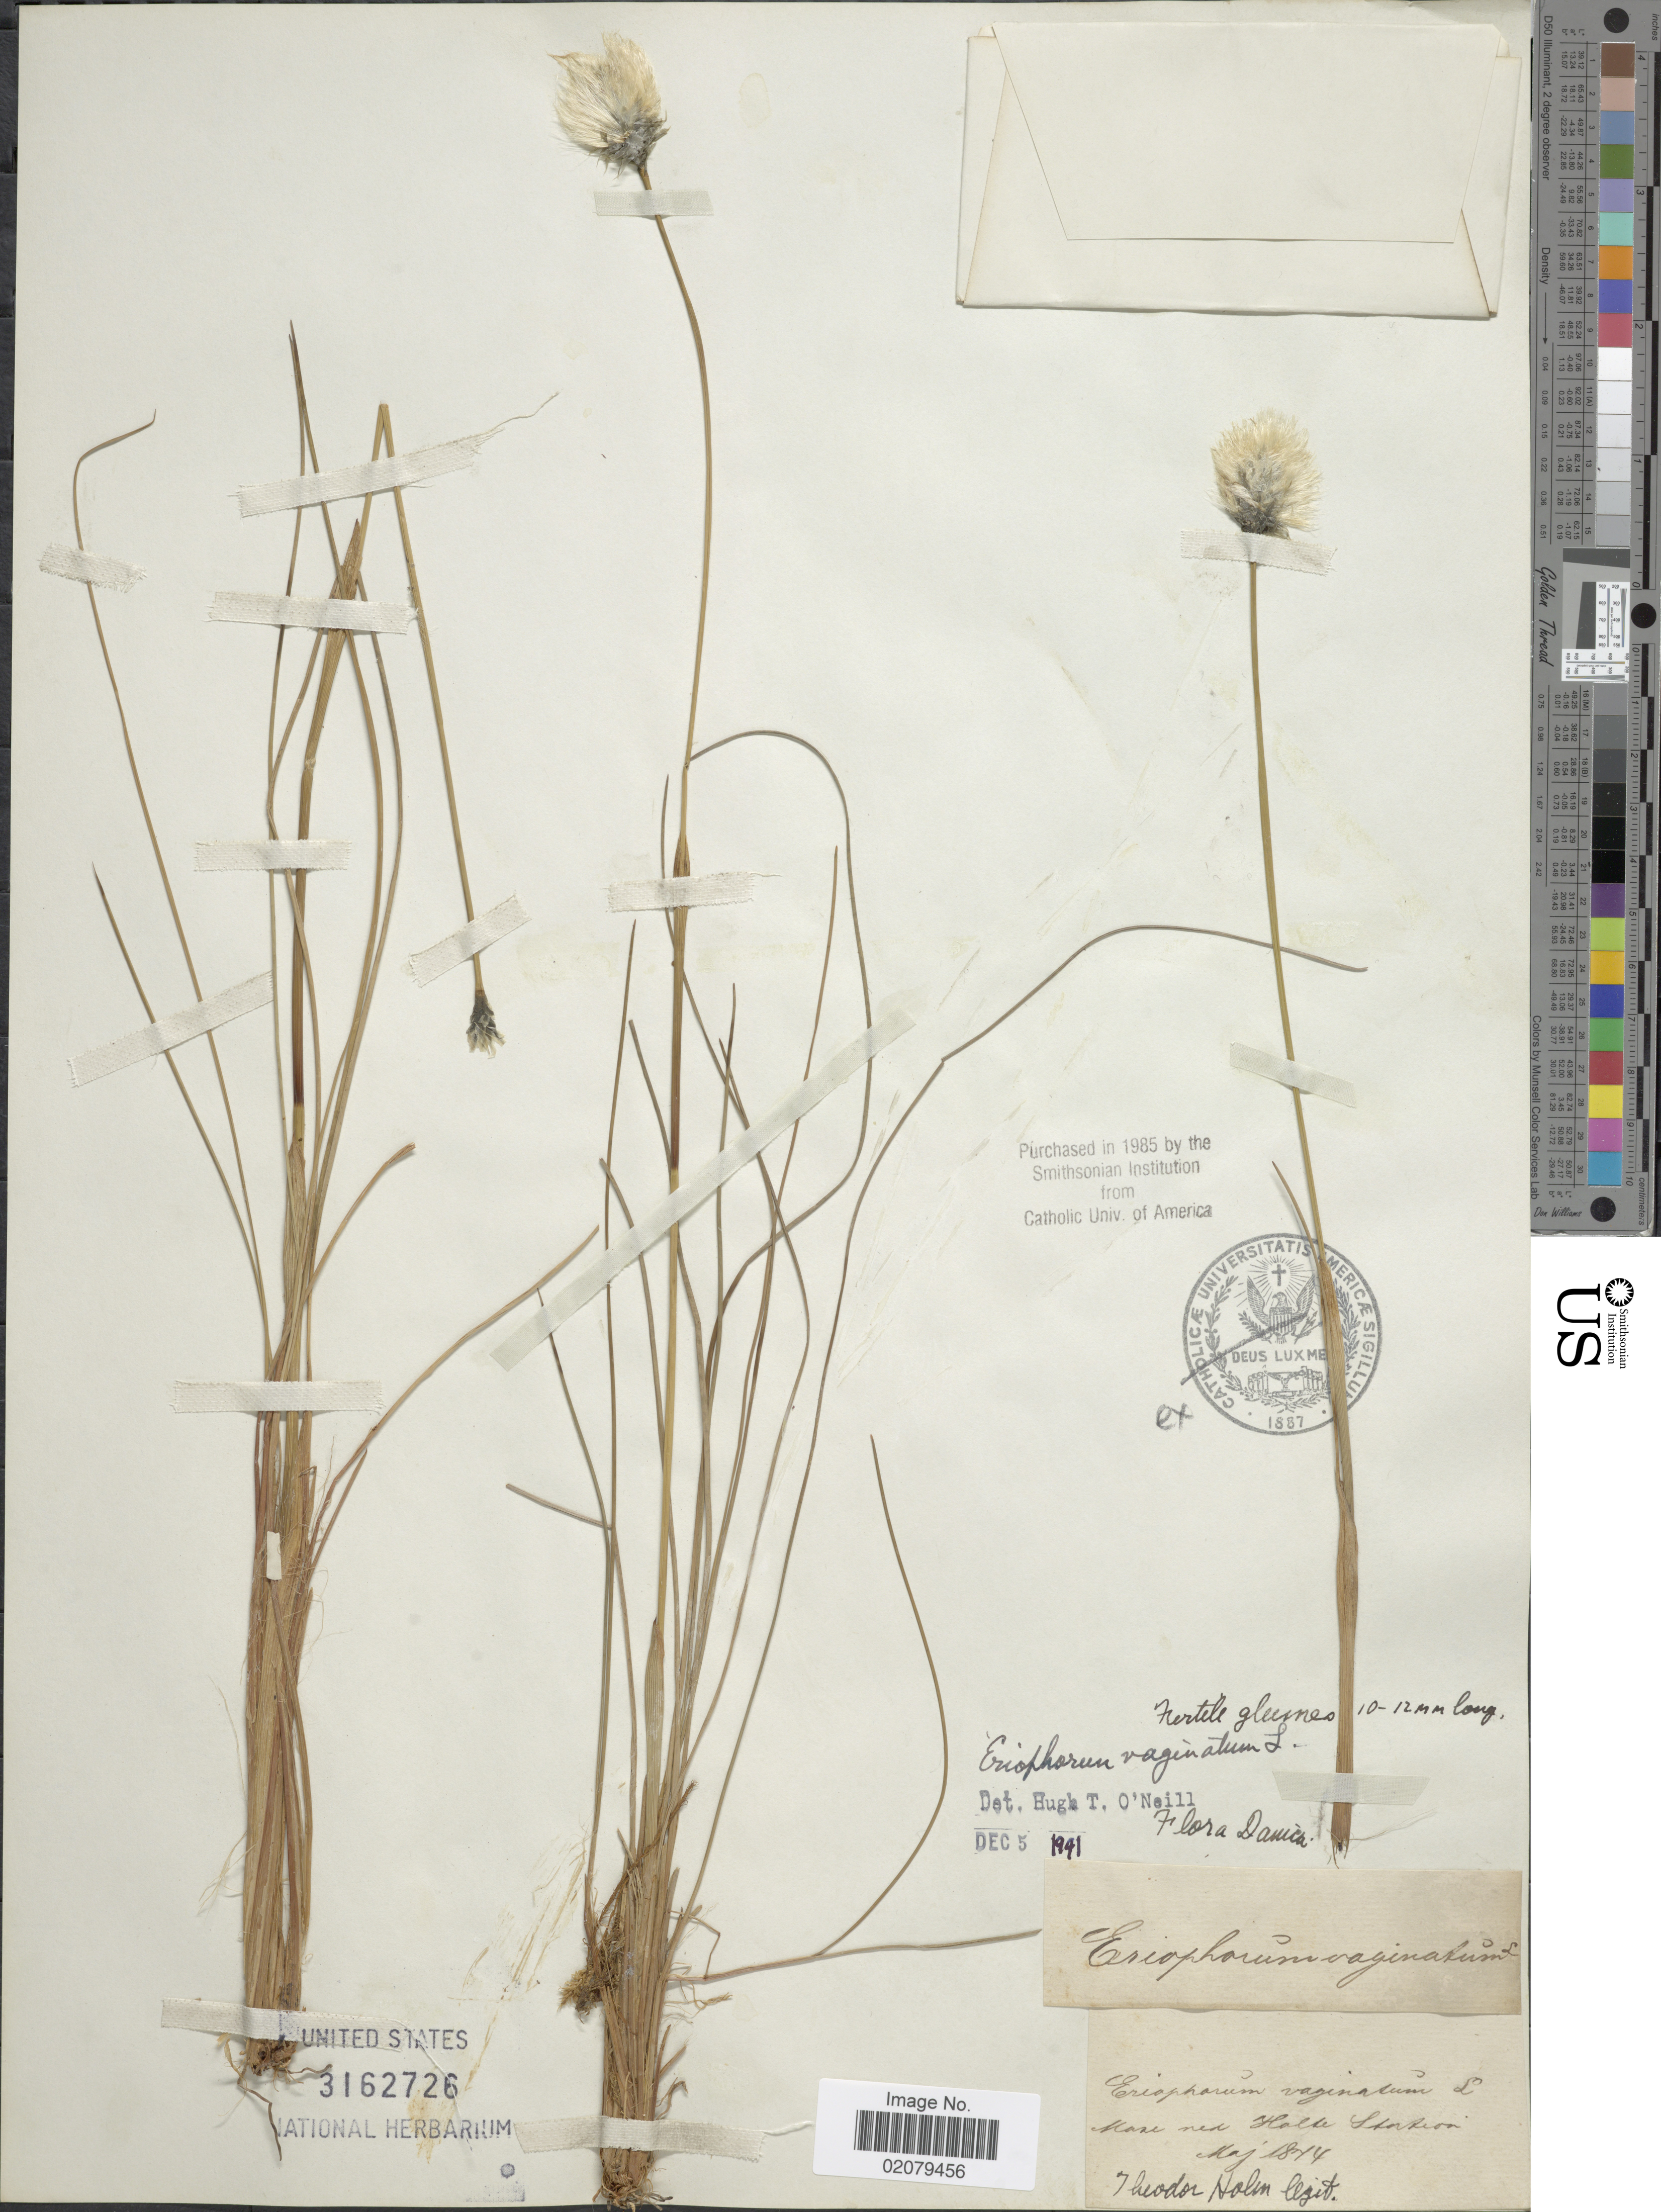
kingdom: Plantae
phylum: Tracheophyta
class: Liliopsida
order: Poales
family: Cyperaceae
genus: Eriophorum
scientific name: Eriophorum vaginatum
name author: L.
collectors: T. Holm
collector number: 7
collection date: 1874-05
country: Denmark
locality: Mase ved Holte Station.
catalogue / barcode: US 3162726